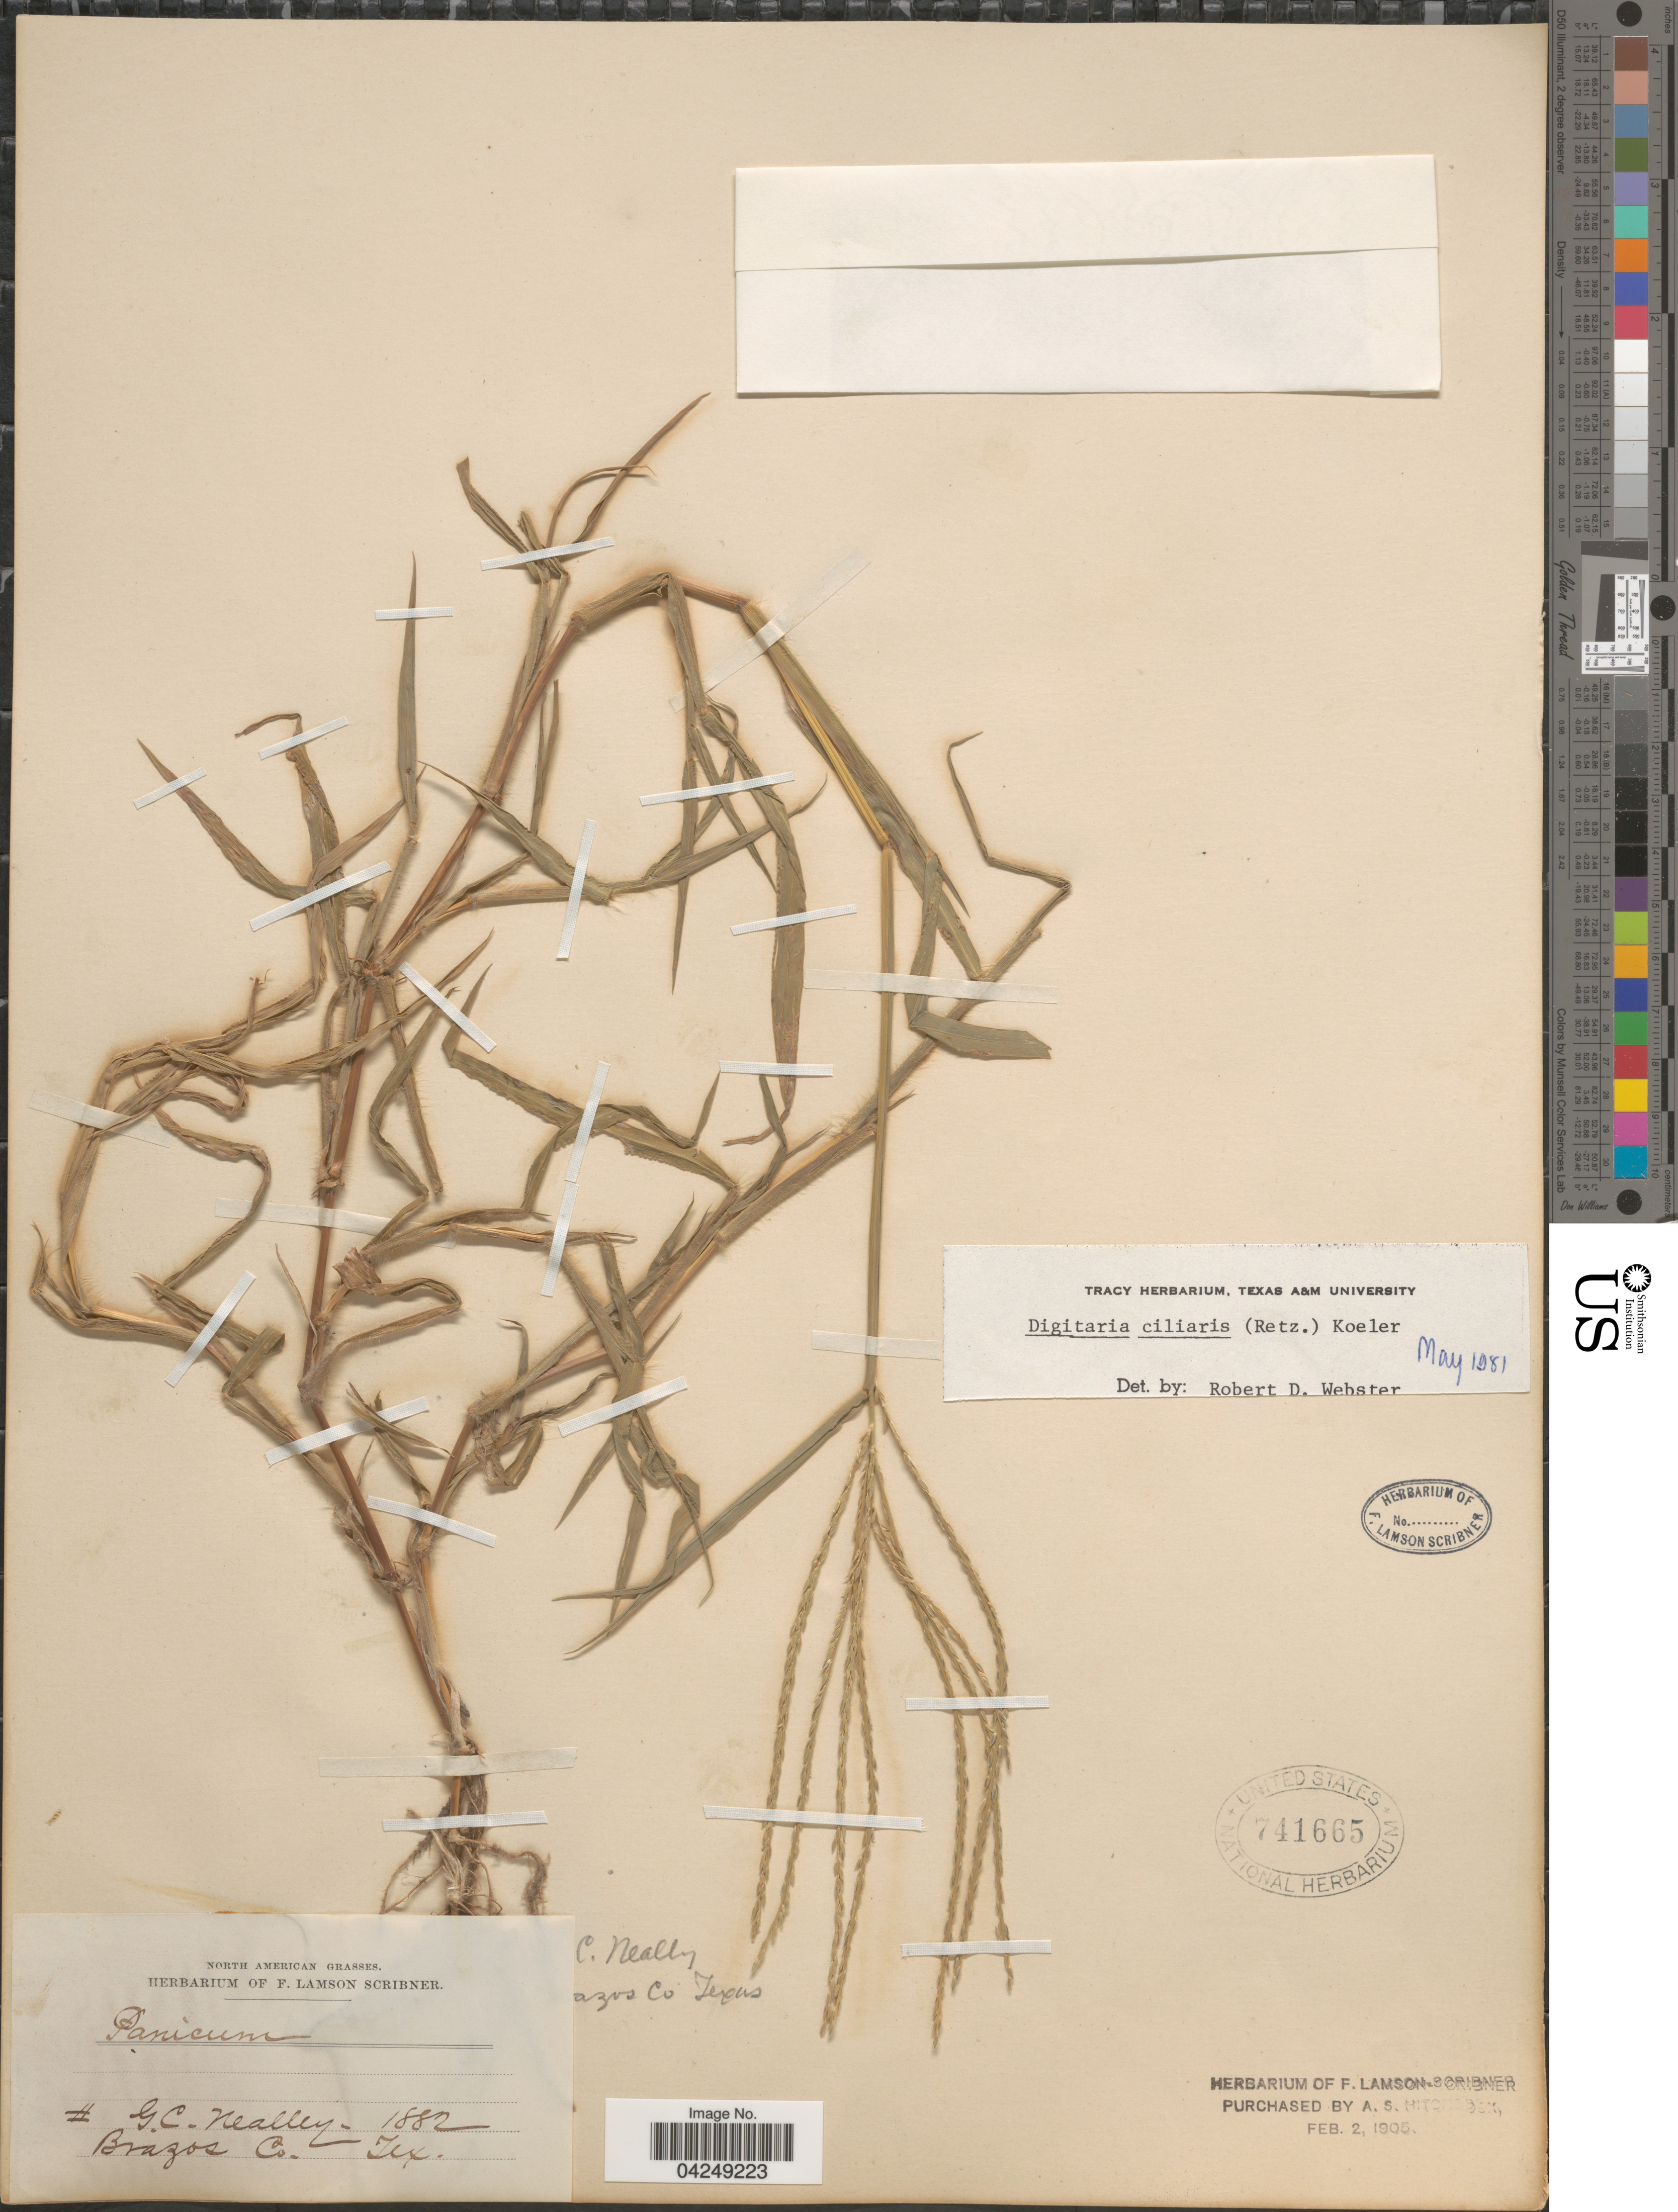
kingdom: Plantae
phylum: Tracheophyta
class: Liliopsida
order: Poales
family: Poaceae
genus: Digitaria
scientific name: Digitaria ciliaris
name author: (Retz.) Koeler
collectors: G. C. Nealley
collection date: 1882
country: United States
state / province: Texas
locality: Brazos Co.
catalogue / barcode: US 741665